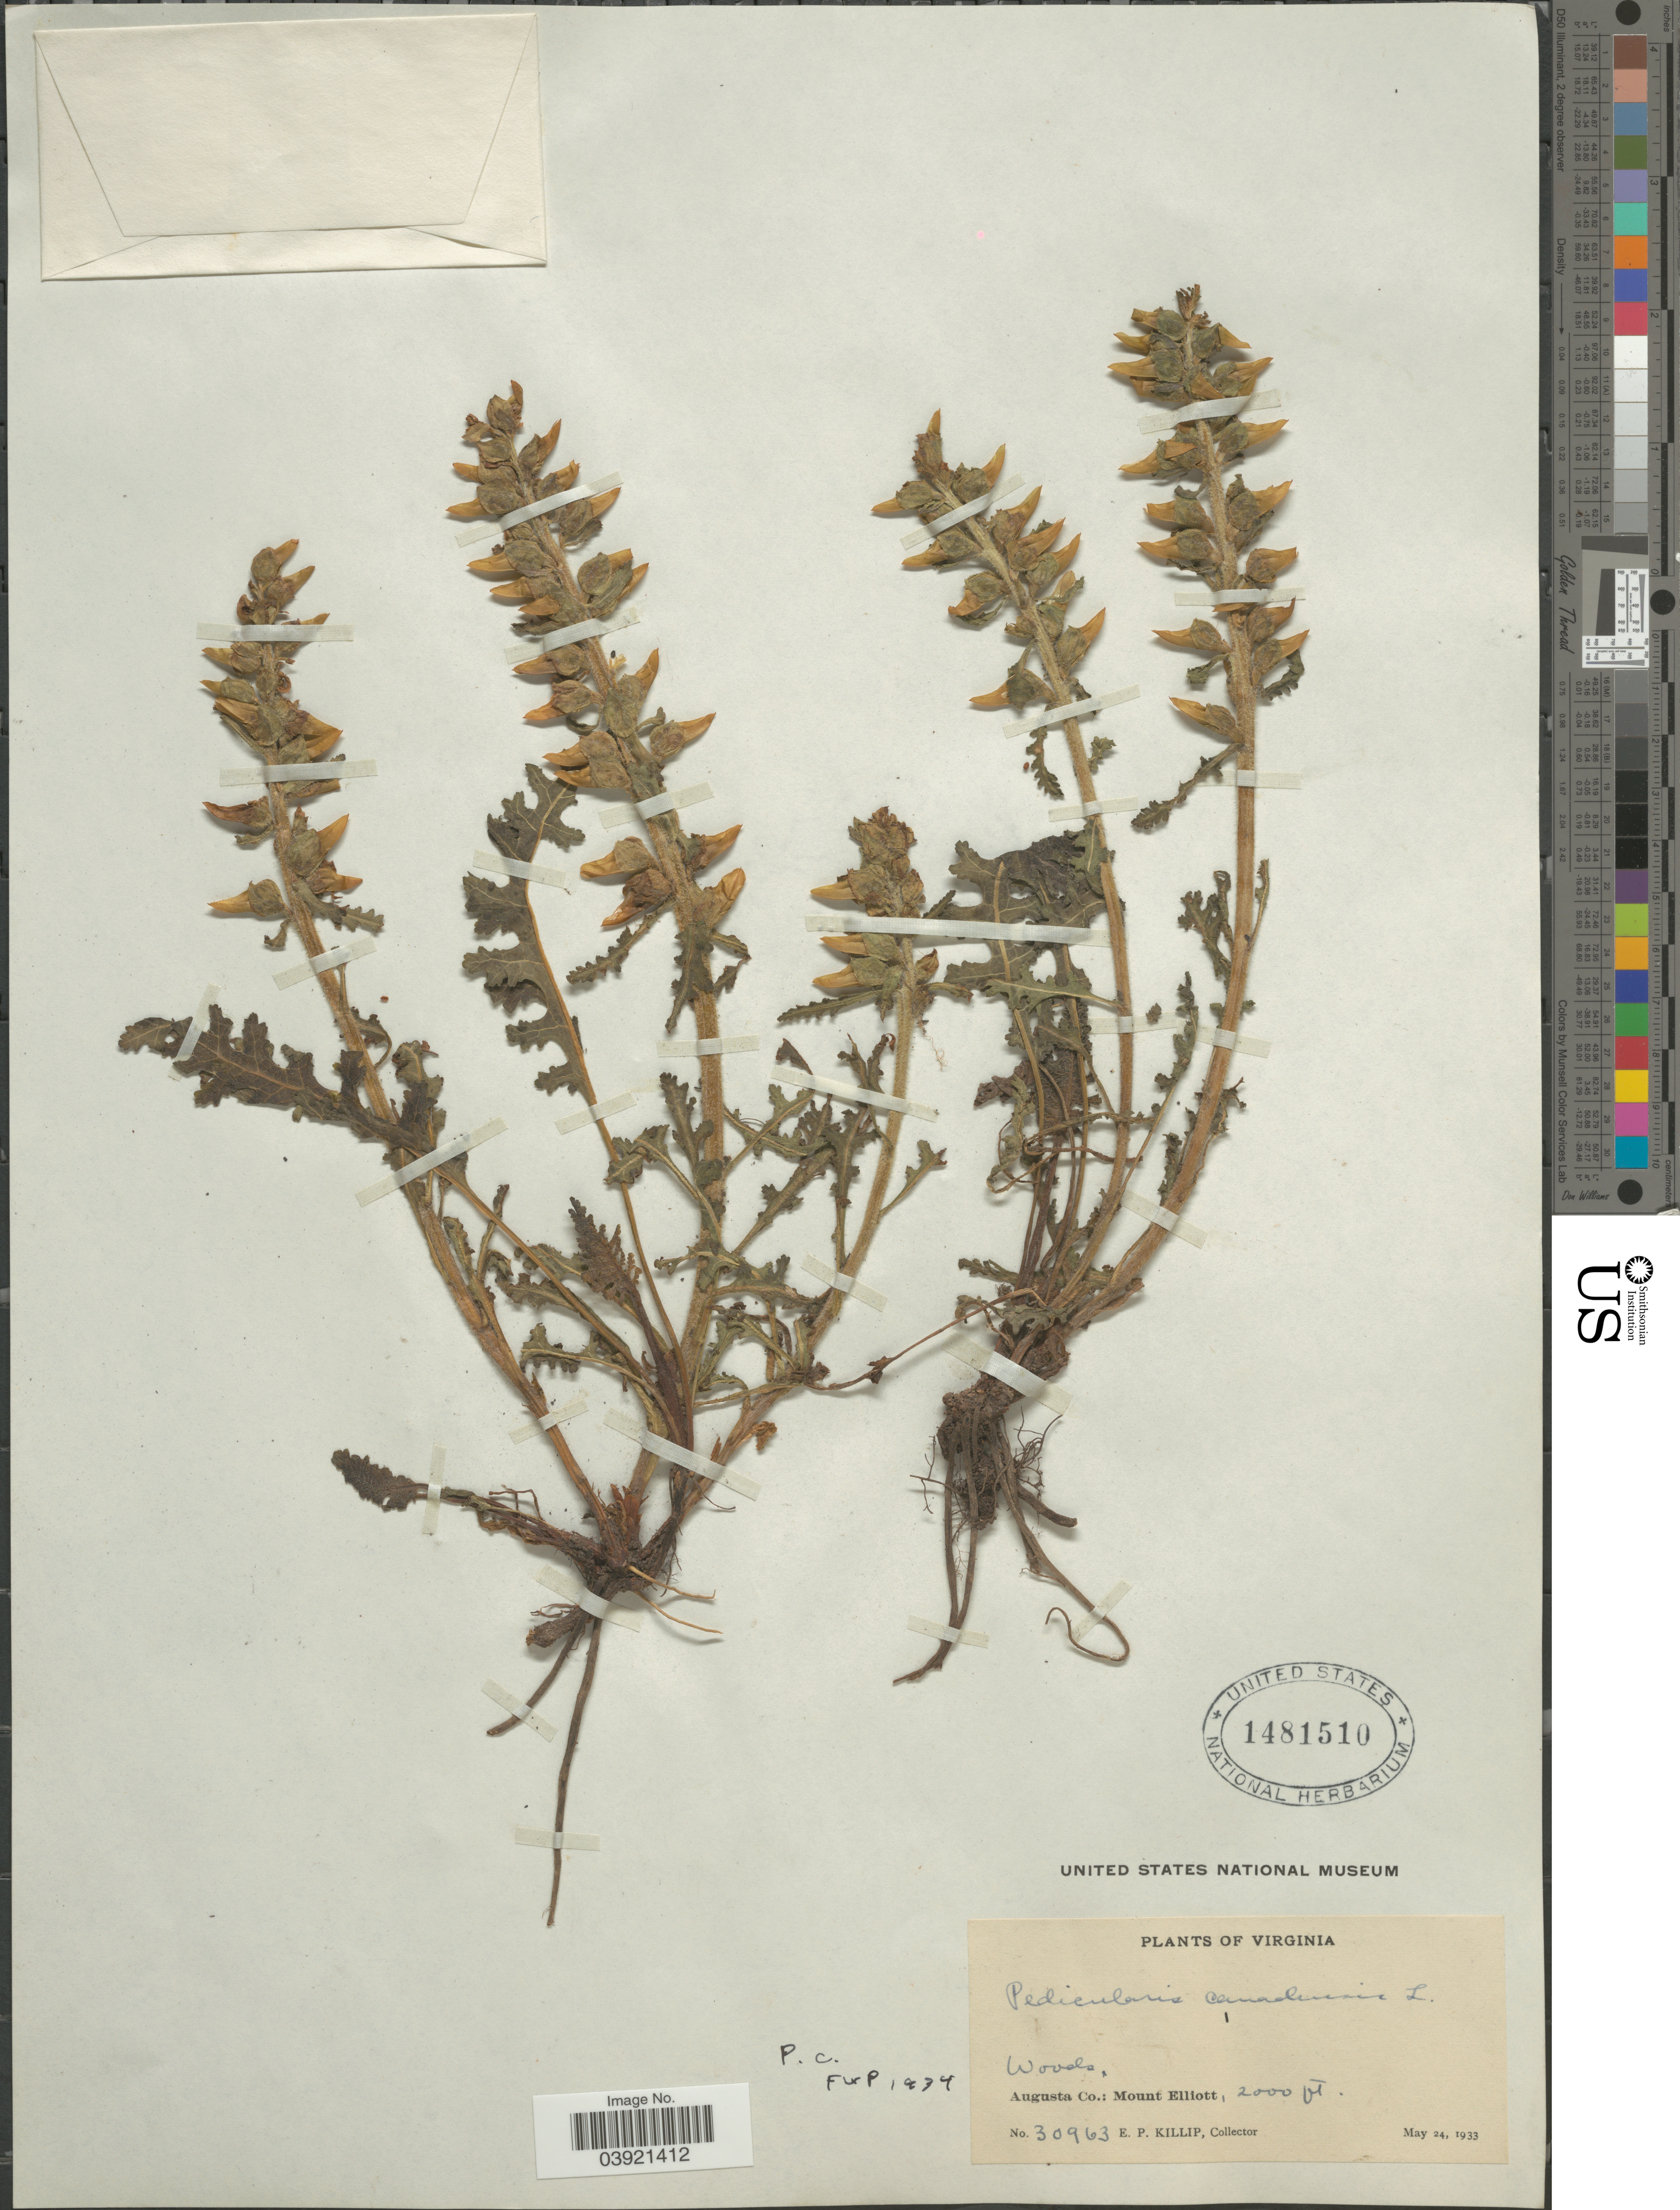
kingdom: Plantae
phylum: Tracheophyta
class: Magnoliopsida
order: Lamiales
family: Orobanchaceae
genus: Pedicularis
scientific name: Pedicularis canadensis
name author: L.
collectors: E. P. Killip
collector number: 30963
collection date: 1933-05-24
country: United States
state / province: Virginia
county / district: Augusta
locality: Augusta Co.: Mount Elliott.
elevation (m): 610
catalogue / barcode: US 1481510